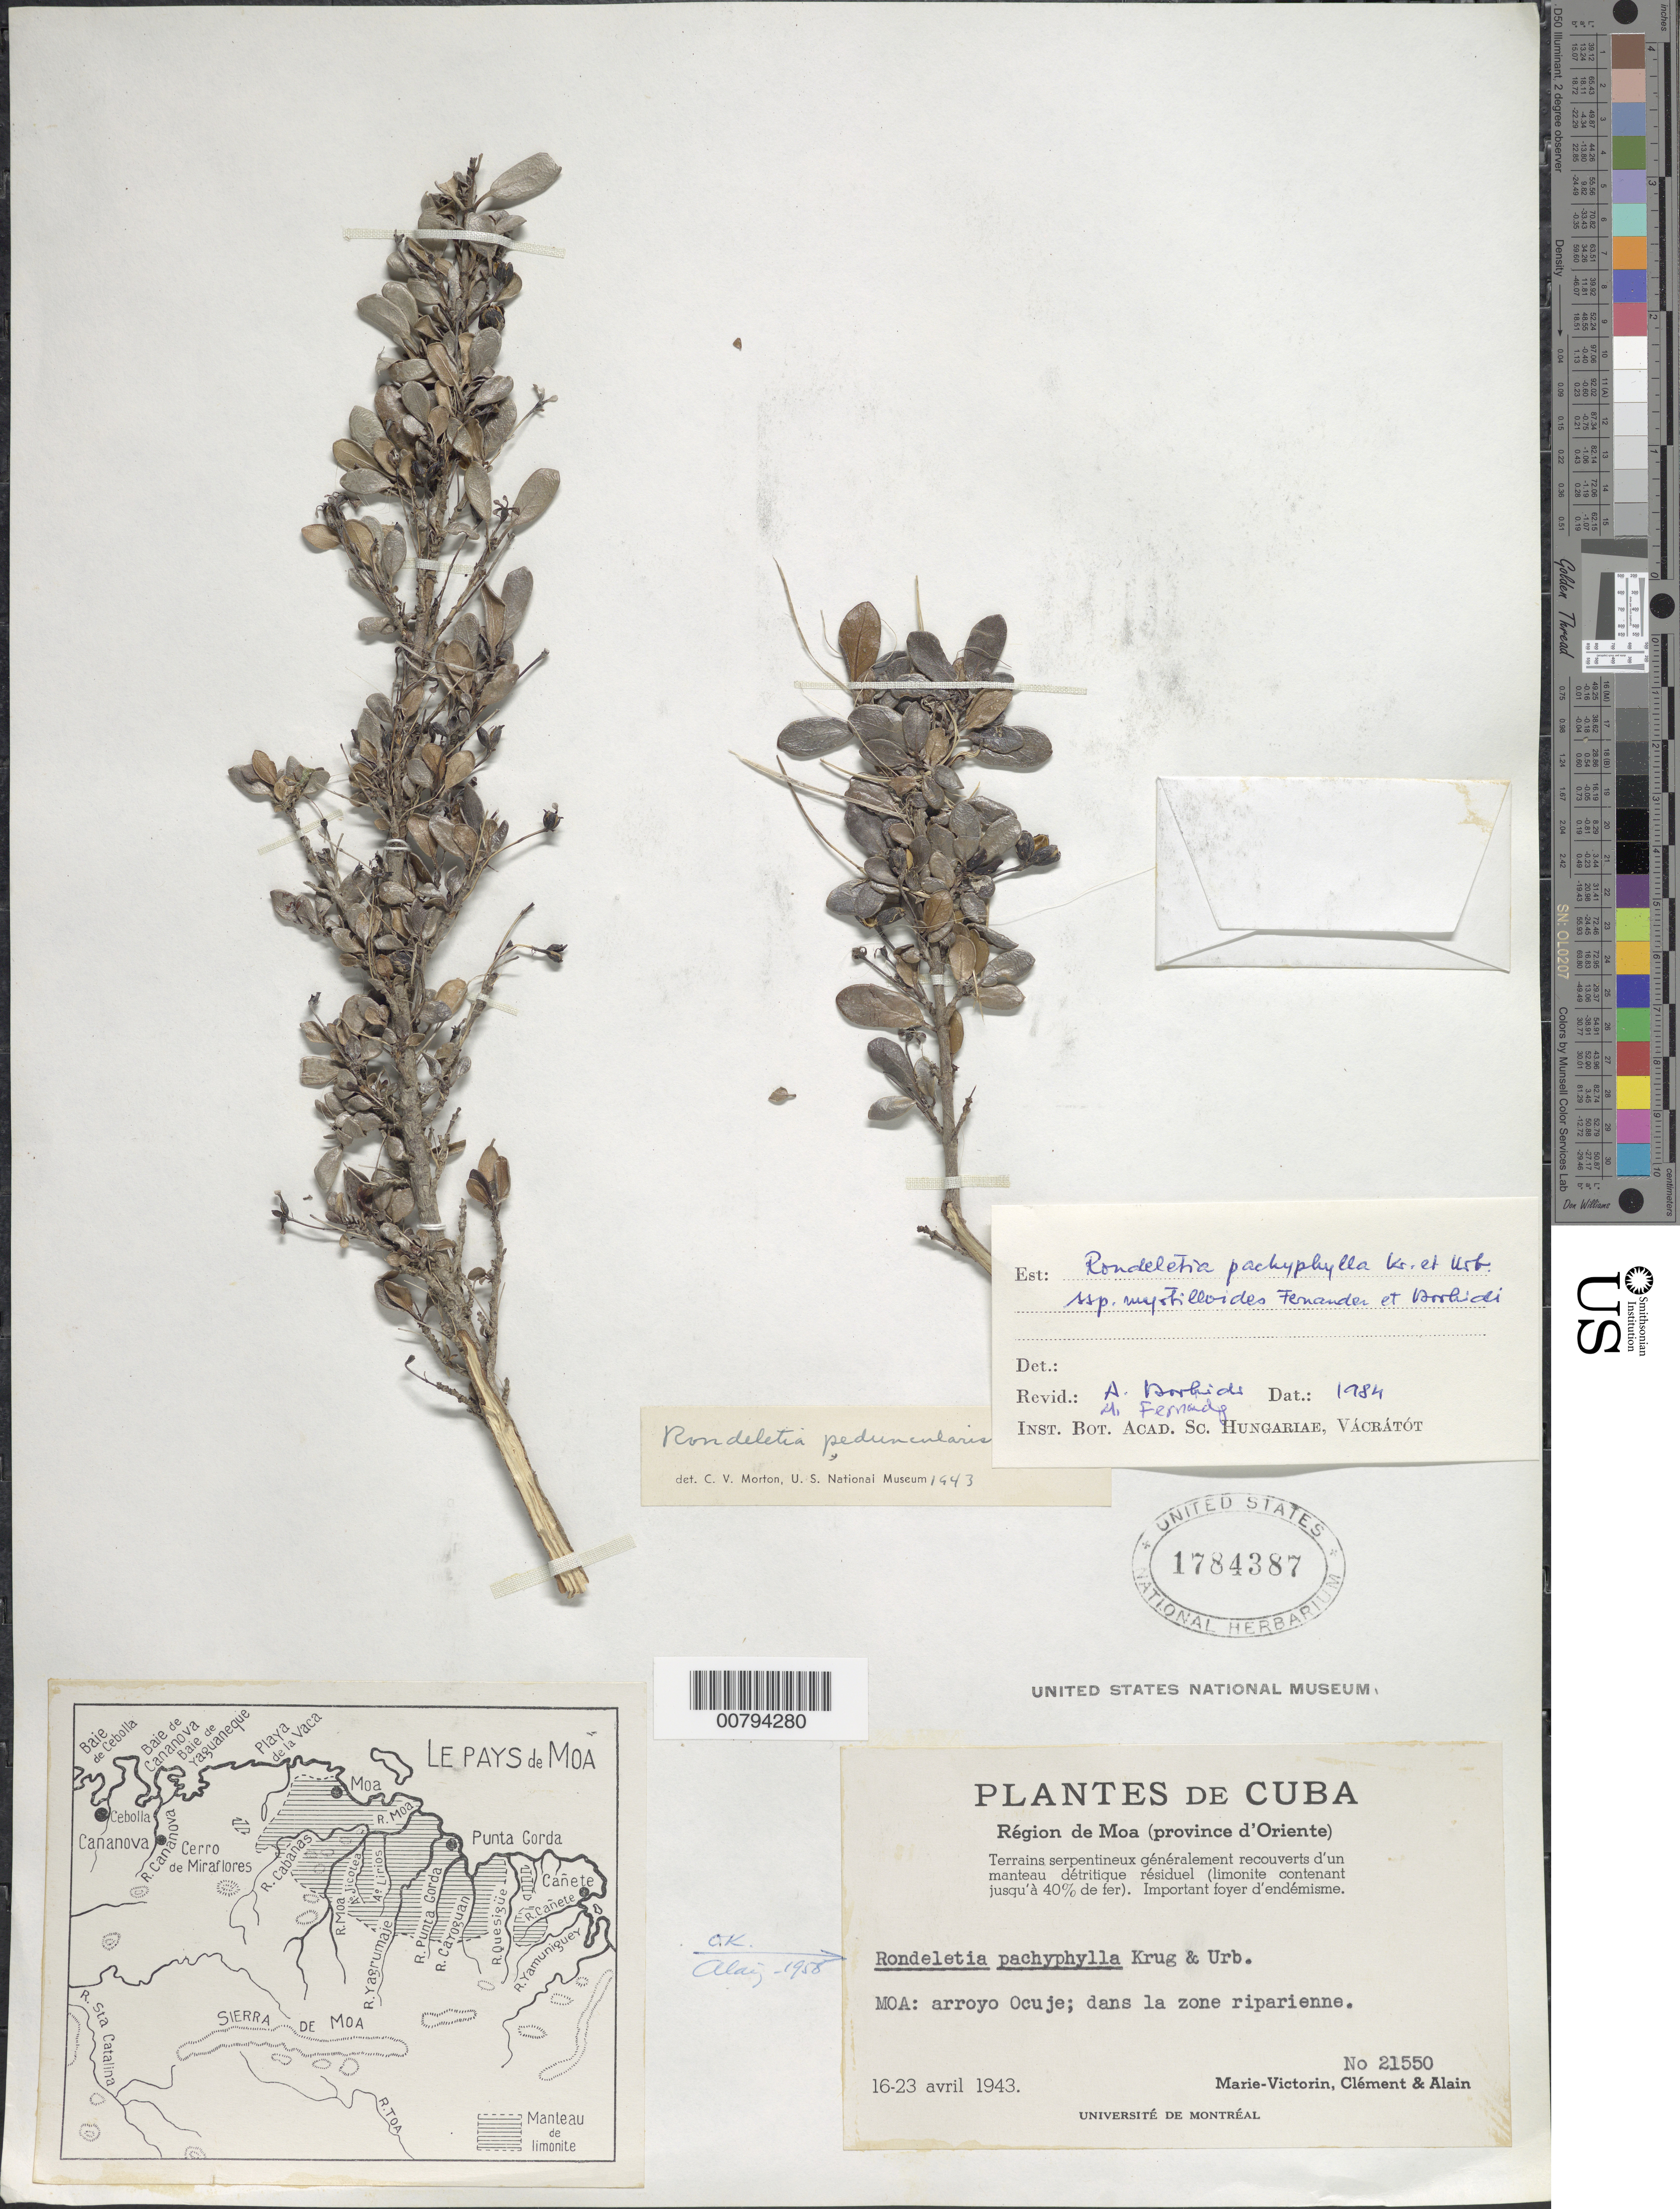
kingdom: Plantae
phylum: Tracheophyta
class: Magnoliopsida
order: Gentianales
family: Rubiaceae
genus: Rondeletia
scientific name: Rondeletia pachyphylla subsp. myrtilloides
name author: Fernández & Borhidi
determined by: Borhidi, A. L.; Fernandez, M.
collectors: Fr. Marie-Victorin, Bro. Clemente & A. H. Liogier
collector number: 21550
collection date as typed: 16 Apr 1943 to 23 Apr 1943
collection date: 1943-04-16/1943-04-23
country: Cuba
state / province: Oriente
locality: Moa. Arroyo Ocuje.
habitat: Dans la zone riparienne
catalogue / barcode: US 1784387